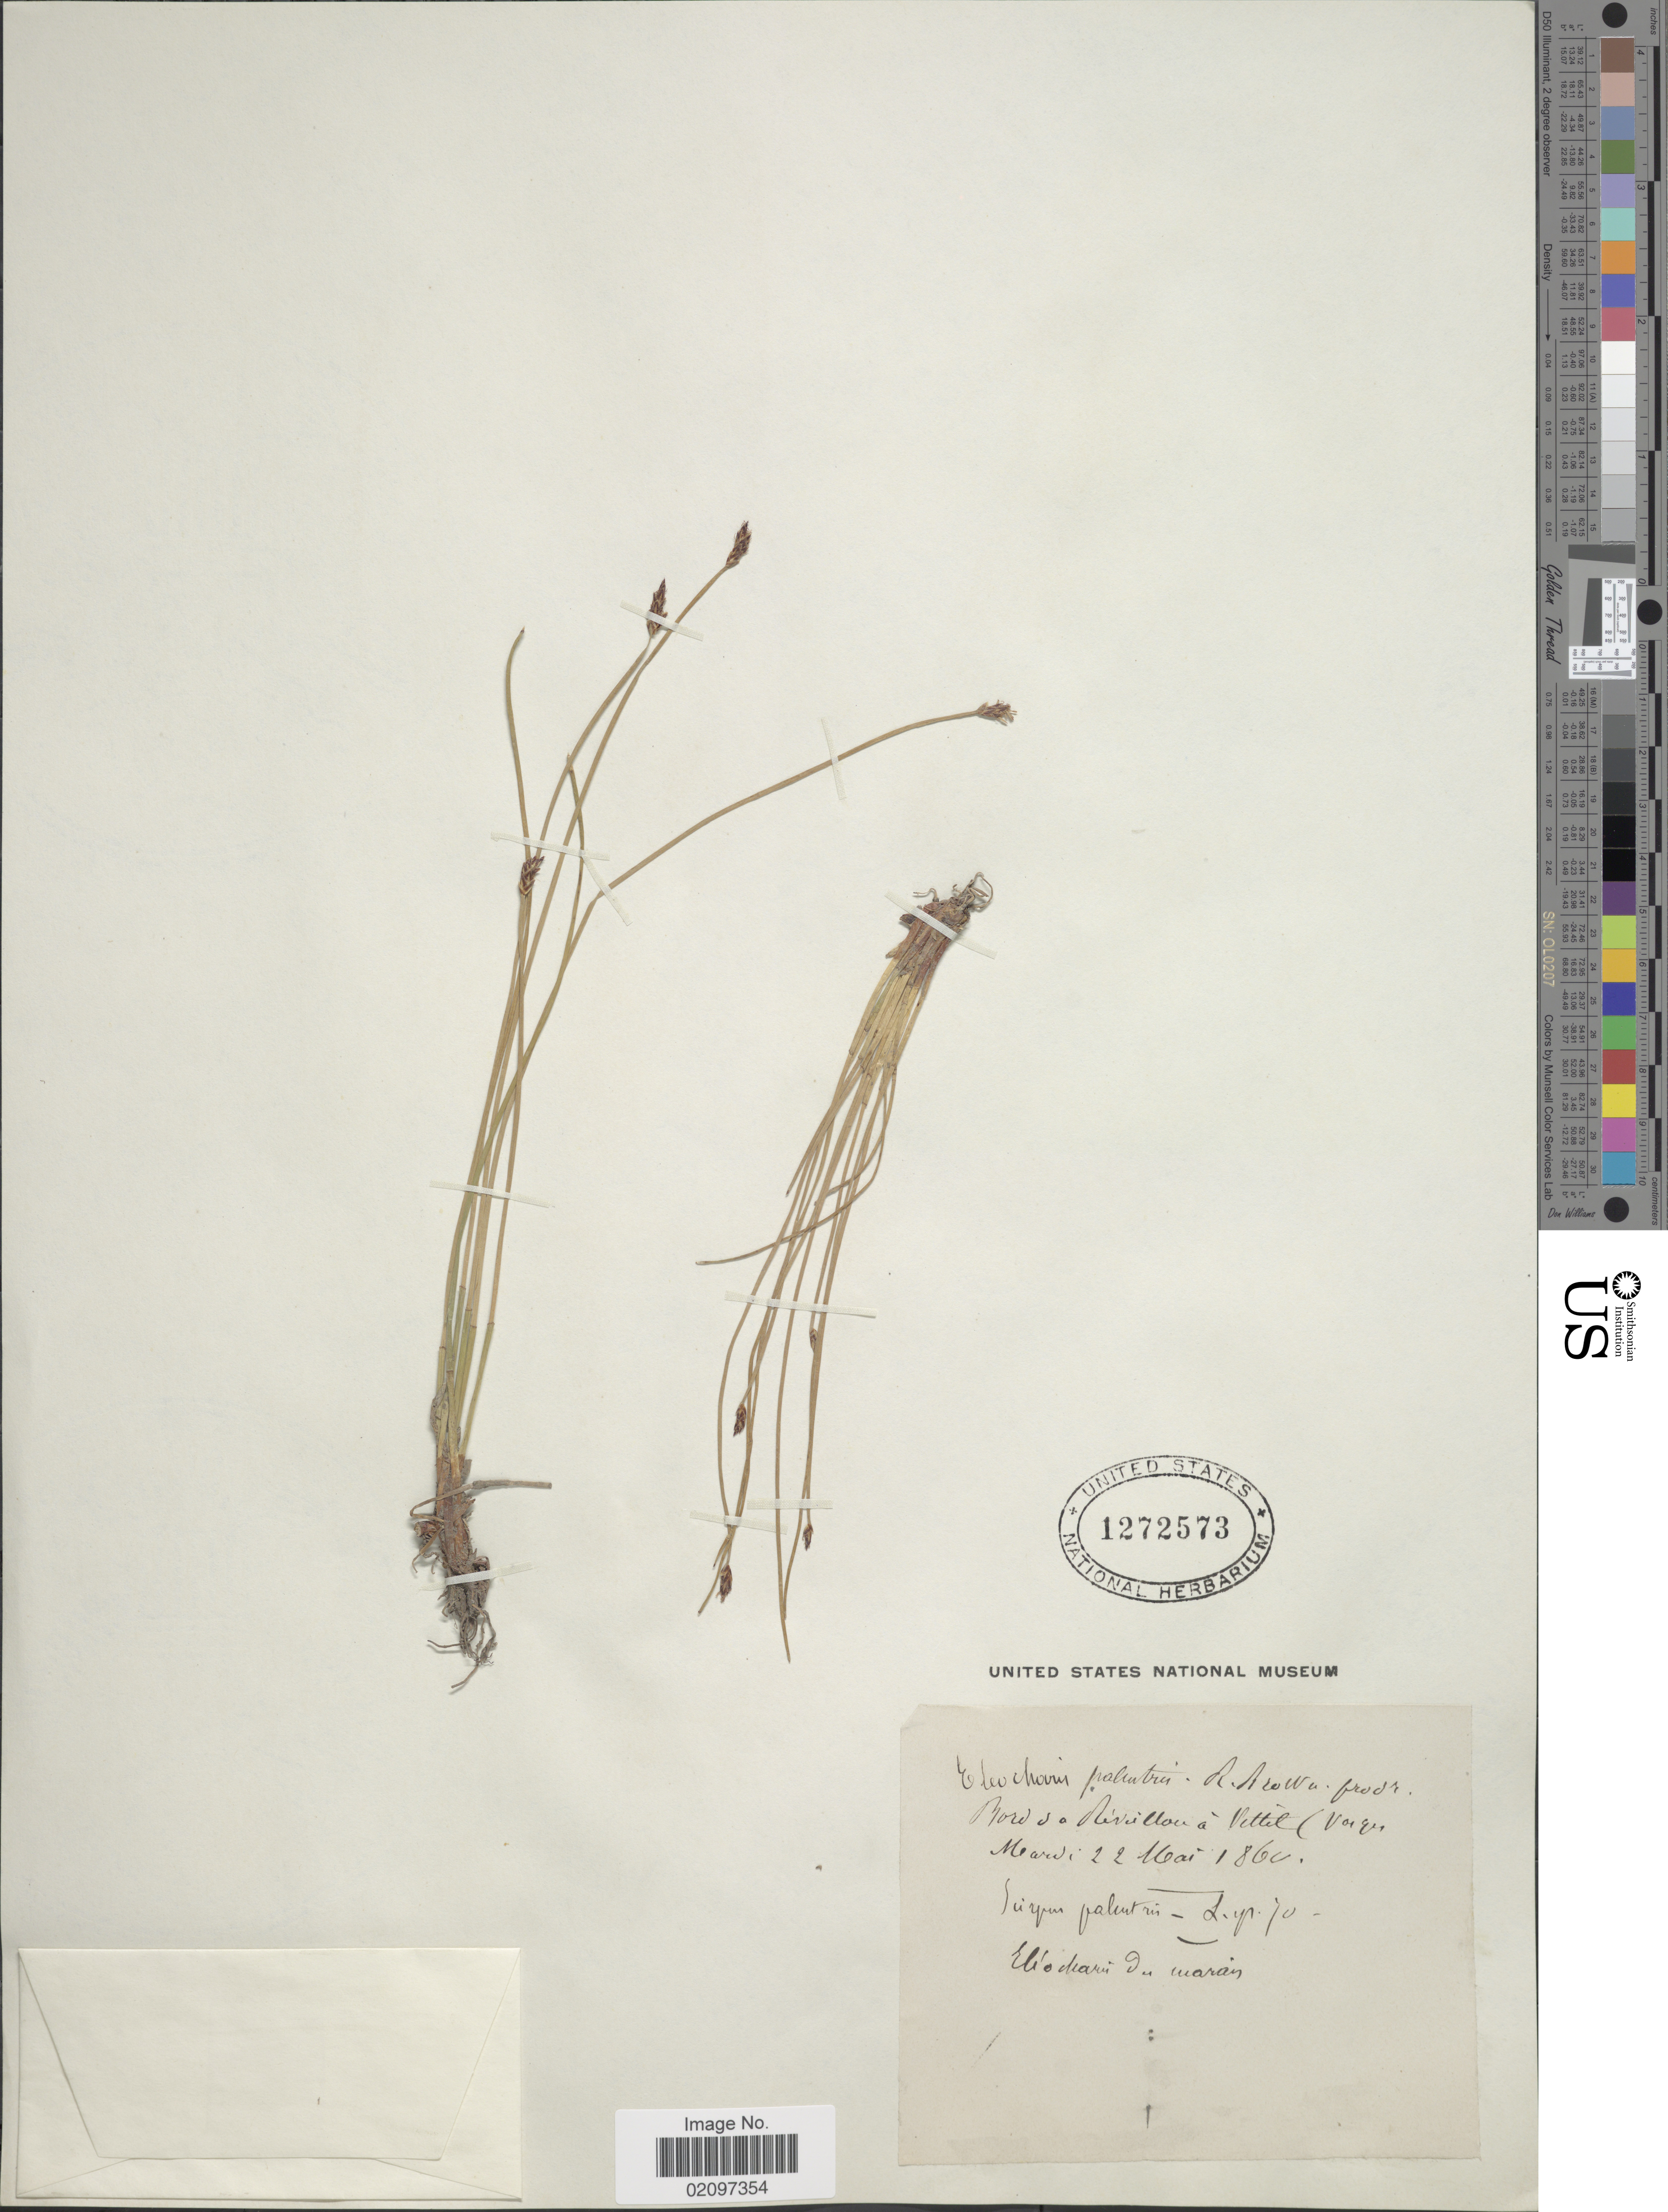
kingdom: Plantae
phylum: Tracheophyta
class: Liliopsida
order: Poales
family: Cyperaceae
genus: Eleocharis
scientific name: Eleocharis palustris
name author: (L.) Roem. & Schult.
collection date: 1860-05-22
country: France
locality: Bord du Riveillon a Vettel (Voiges Meard). [interpreted]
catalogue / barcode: US 1272573